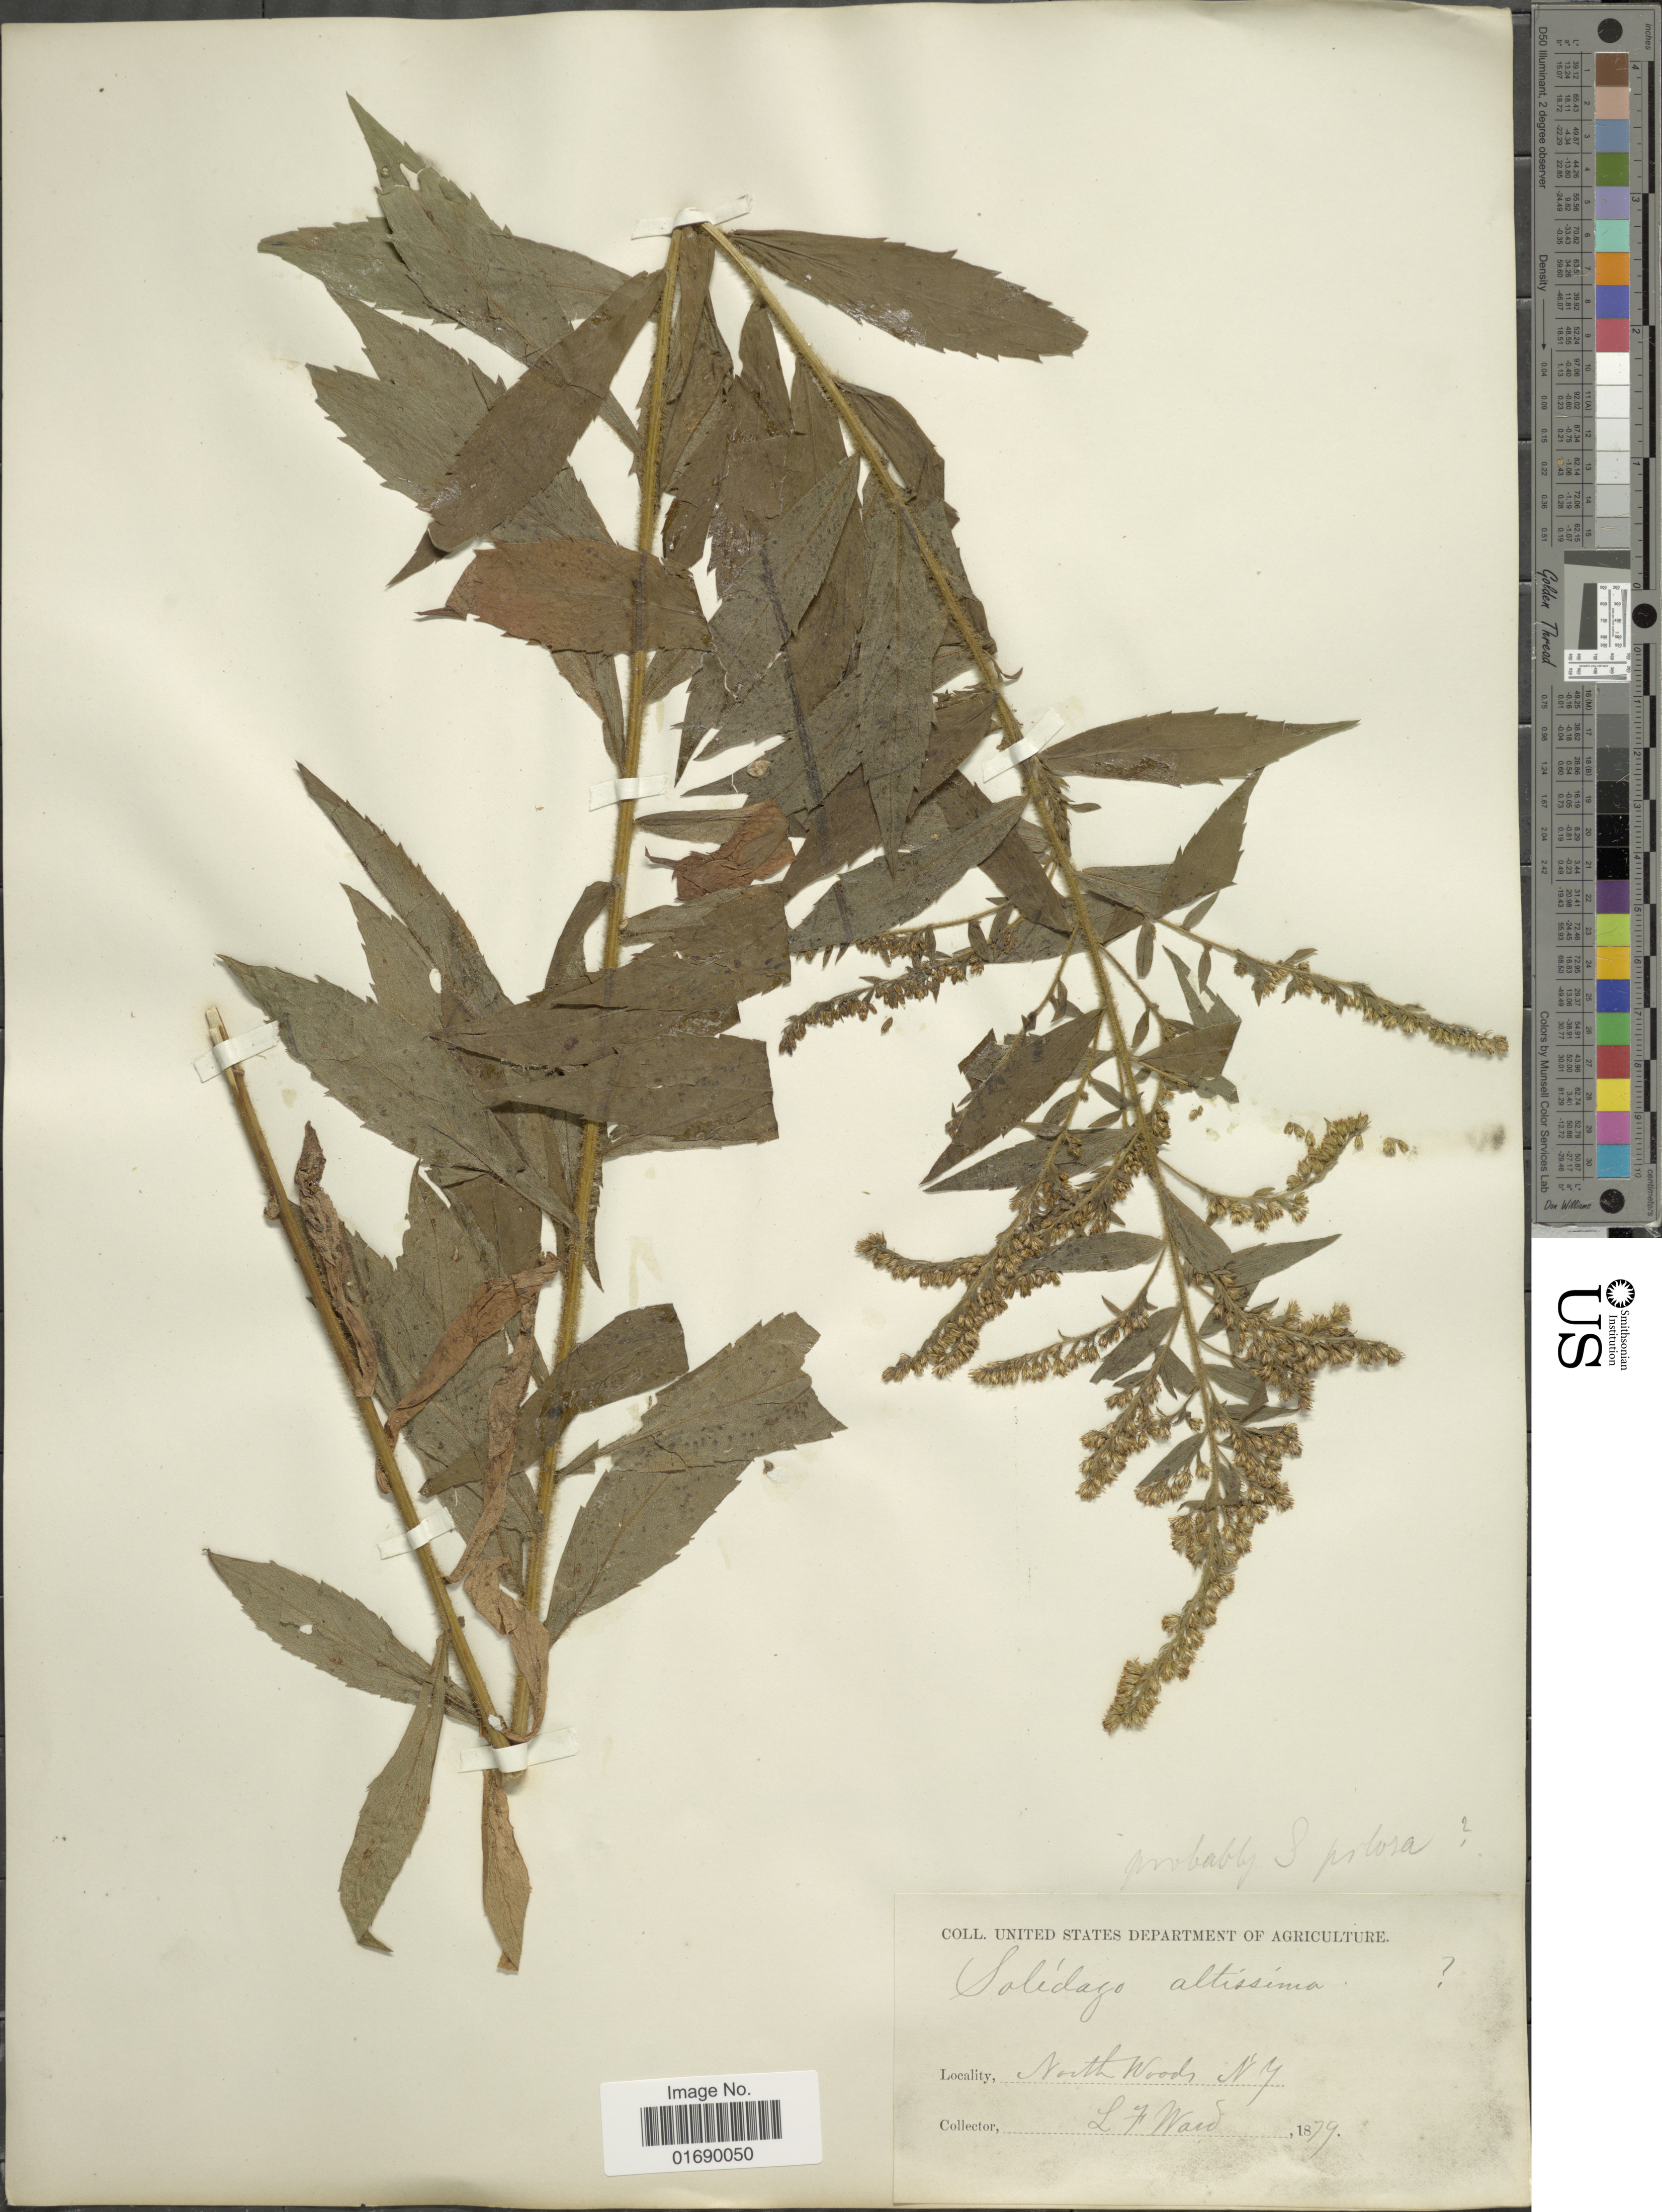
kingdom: Plantae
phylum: Tracheophyta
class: Magnoliopsida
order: Asterales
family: Asteraceae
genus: Solidago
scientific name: Solidago rugosa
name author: Mill.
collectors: L. Ward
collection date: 1879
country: United States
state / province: New York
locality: North Woods